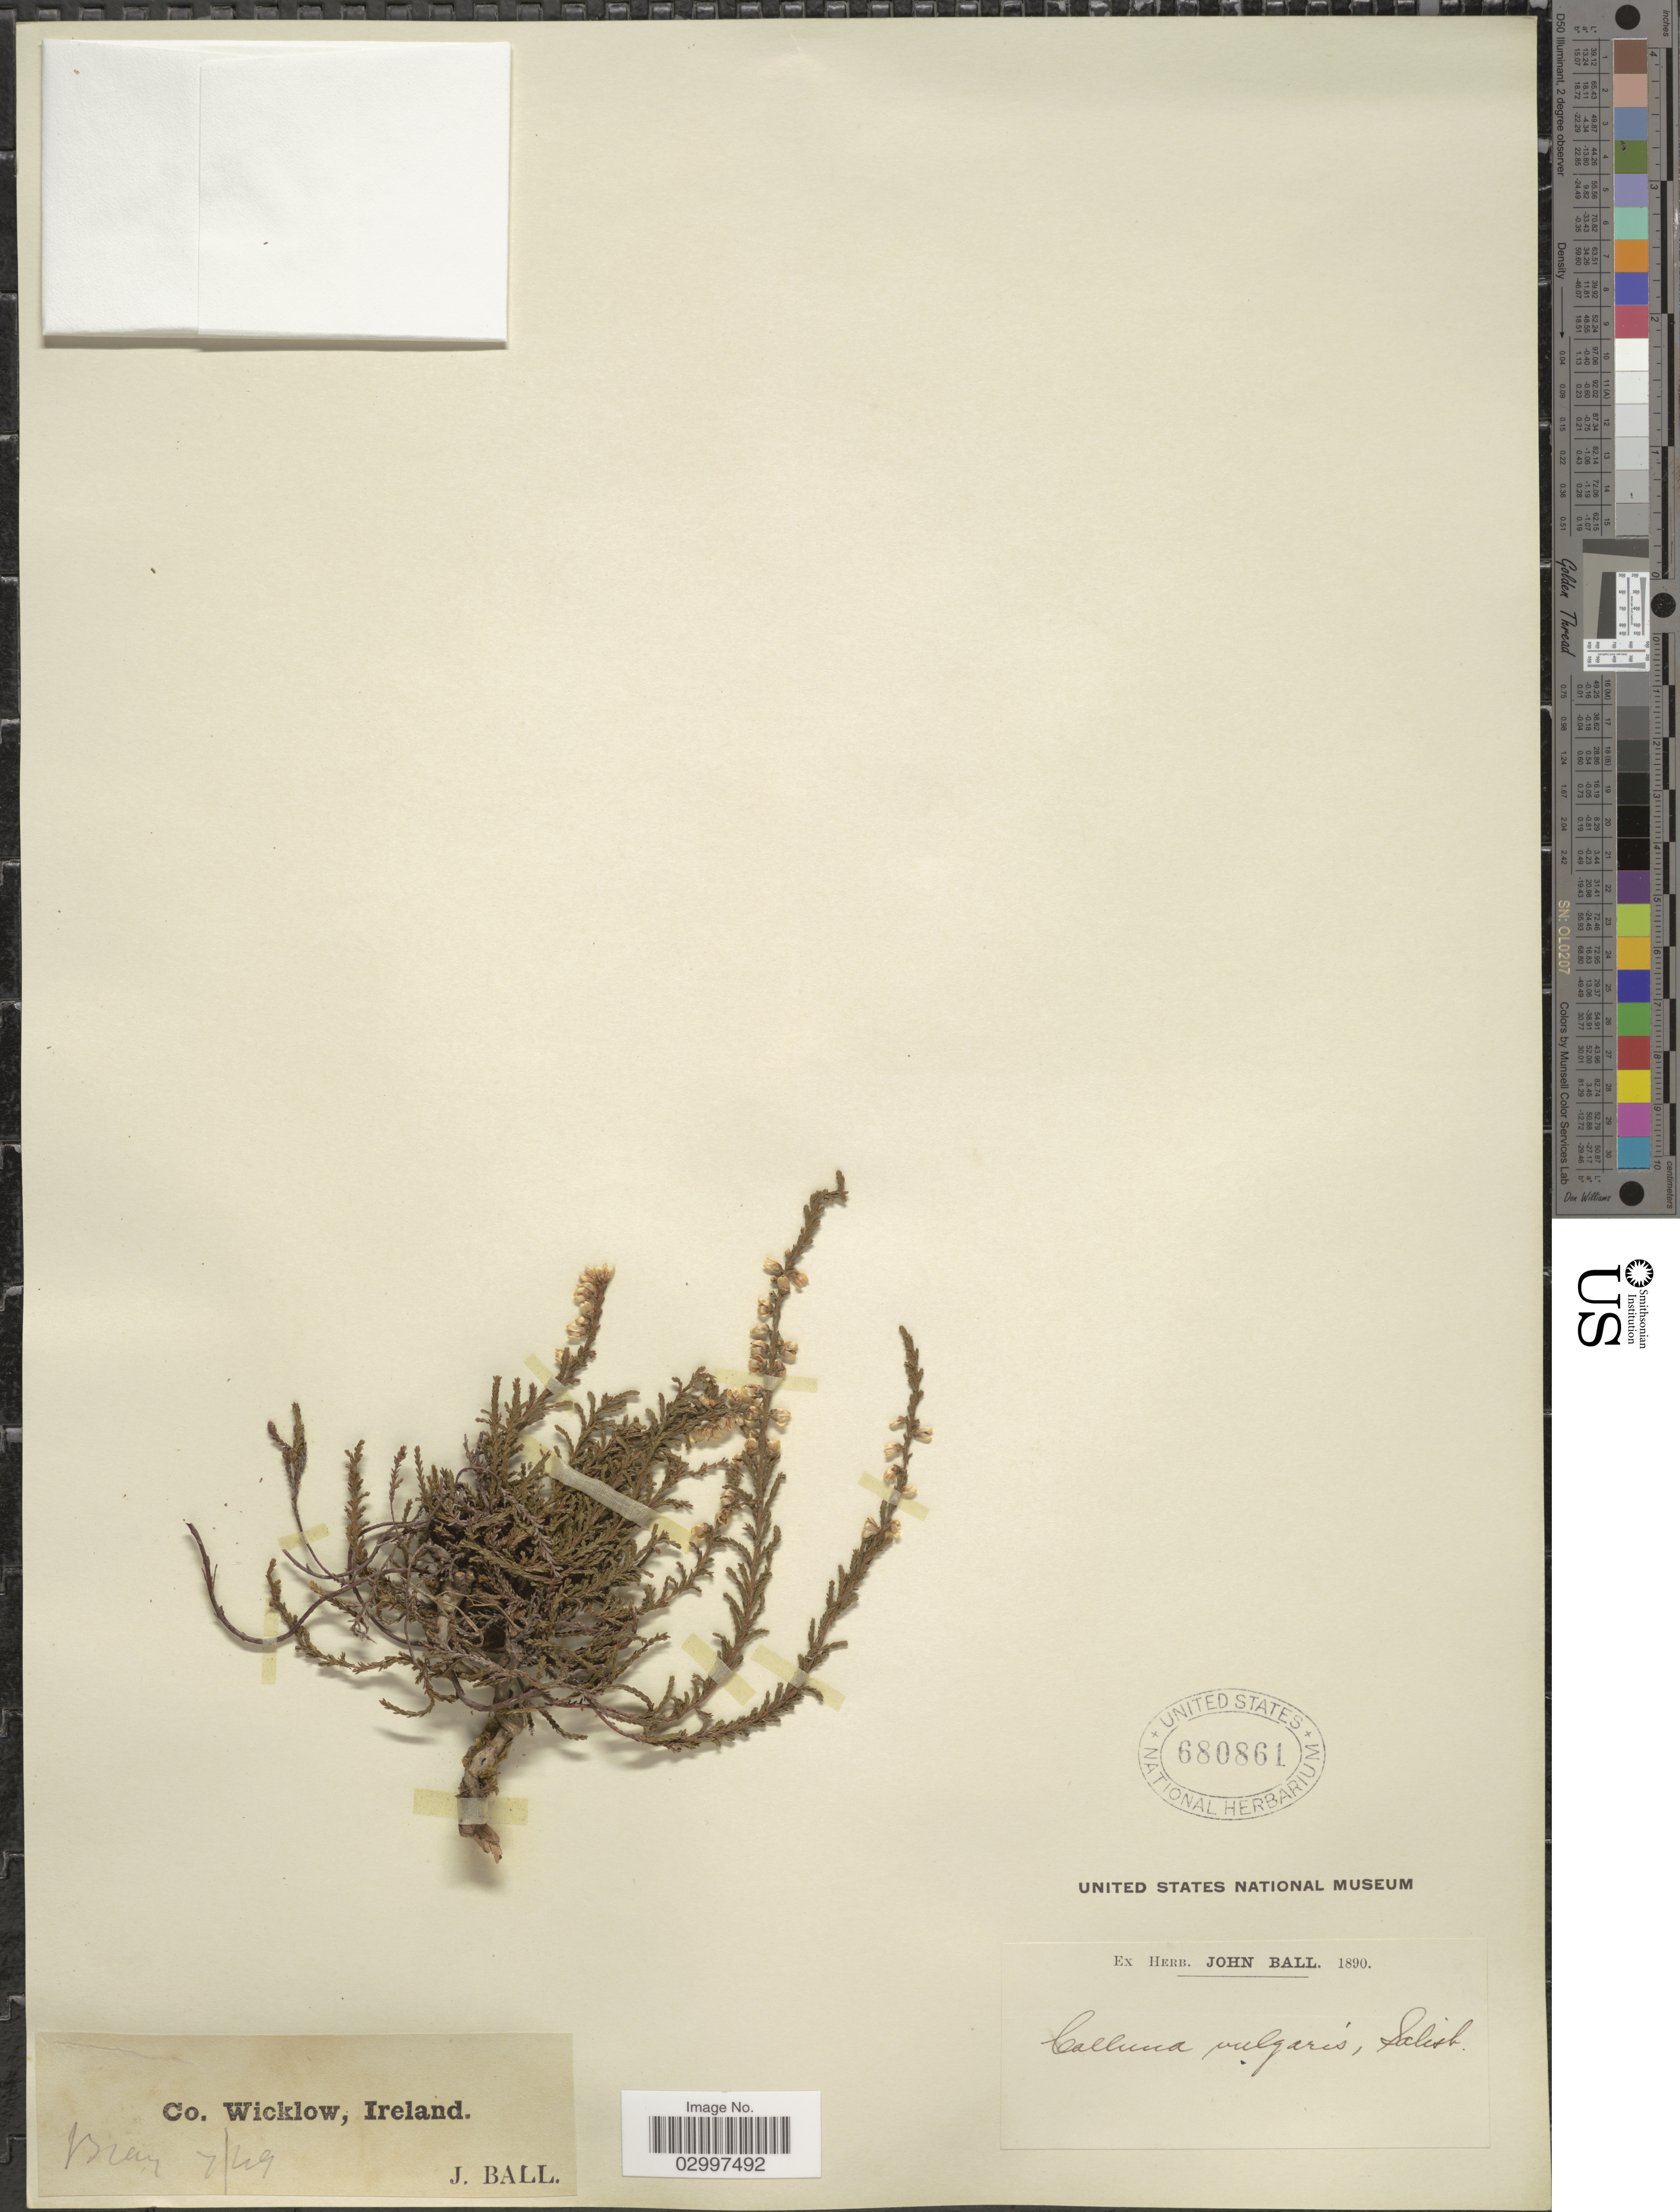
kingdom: Plantae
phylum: Tracheophyta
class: Magnoliopsida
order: Ericales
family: Ericaceae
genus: Calluna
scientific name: Calluna vulgaris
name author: (L.) Hull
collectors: J. Ball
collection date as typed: Transcribed d/m/y: /7/49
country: Ireland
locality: Co. Wicklow.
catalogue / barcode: US 680861